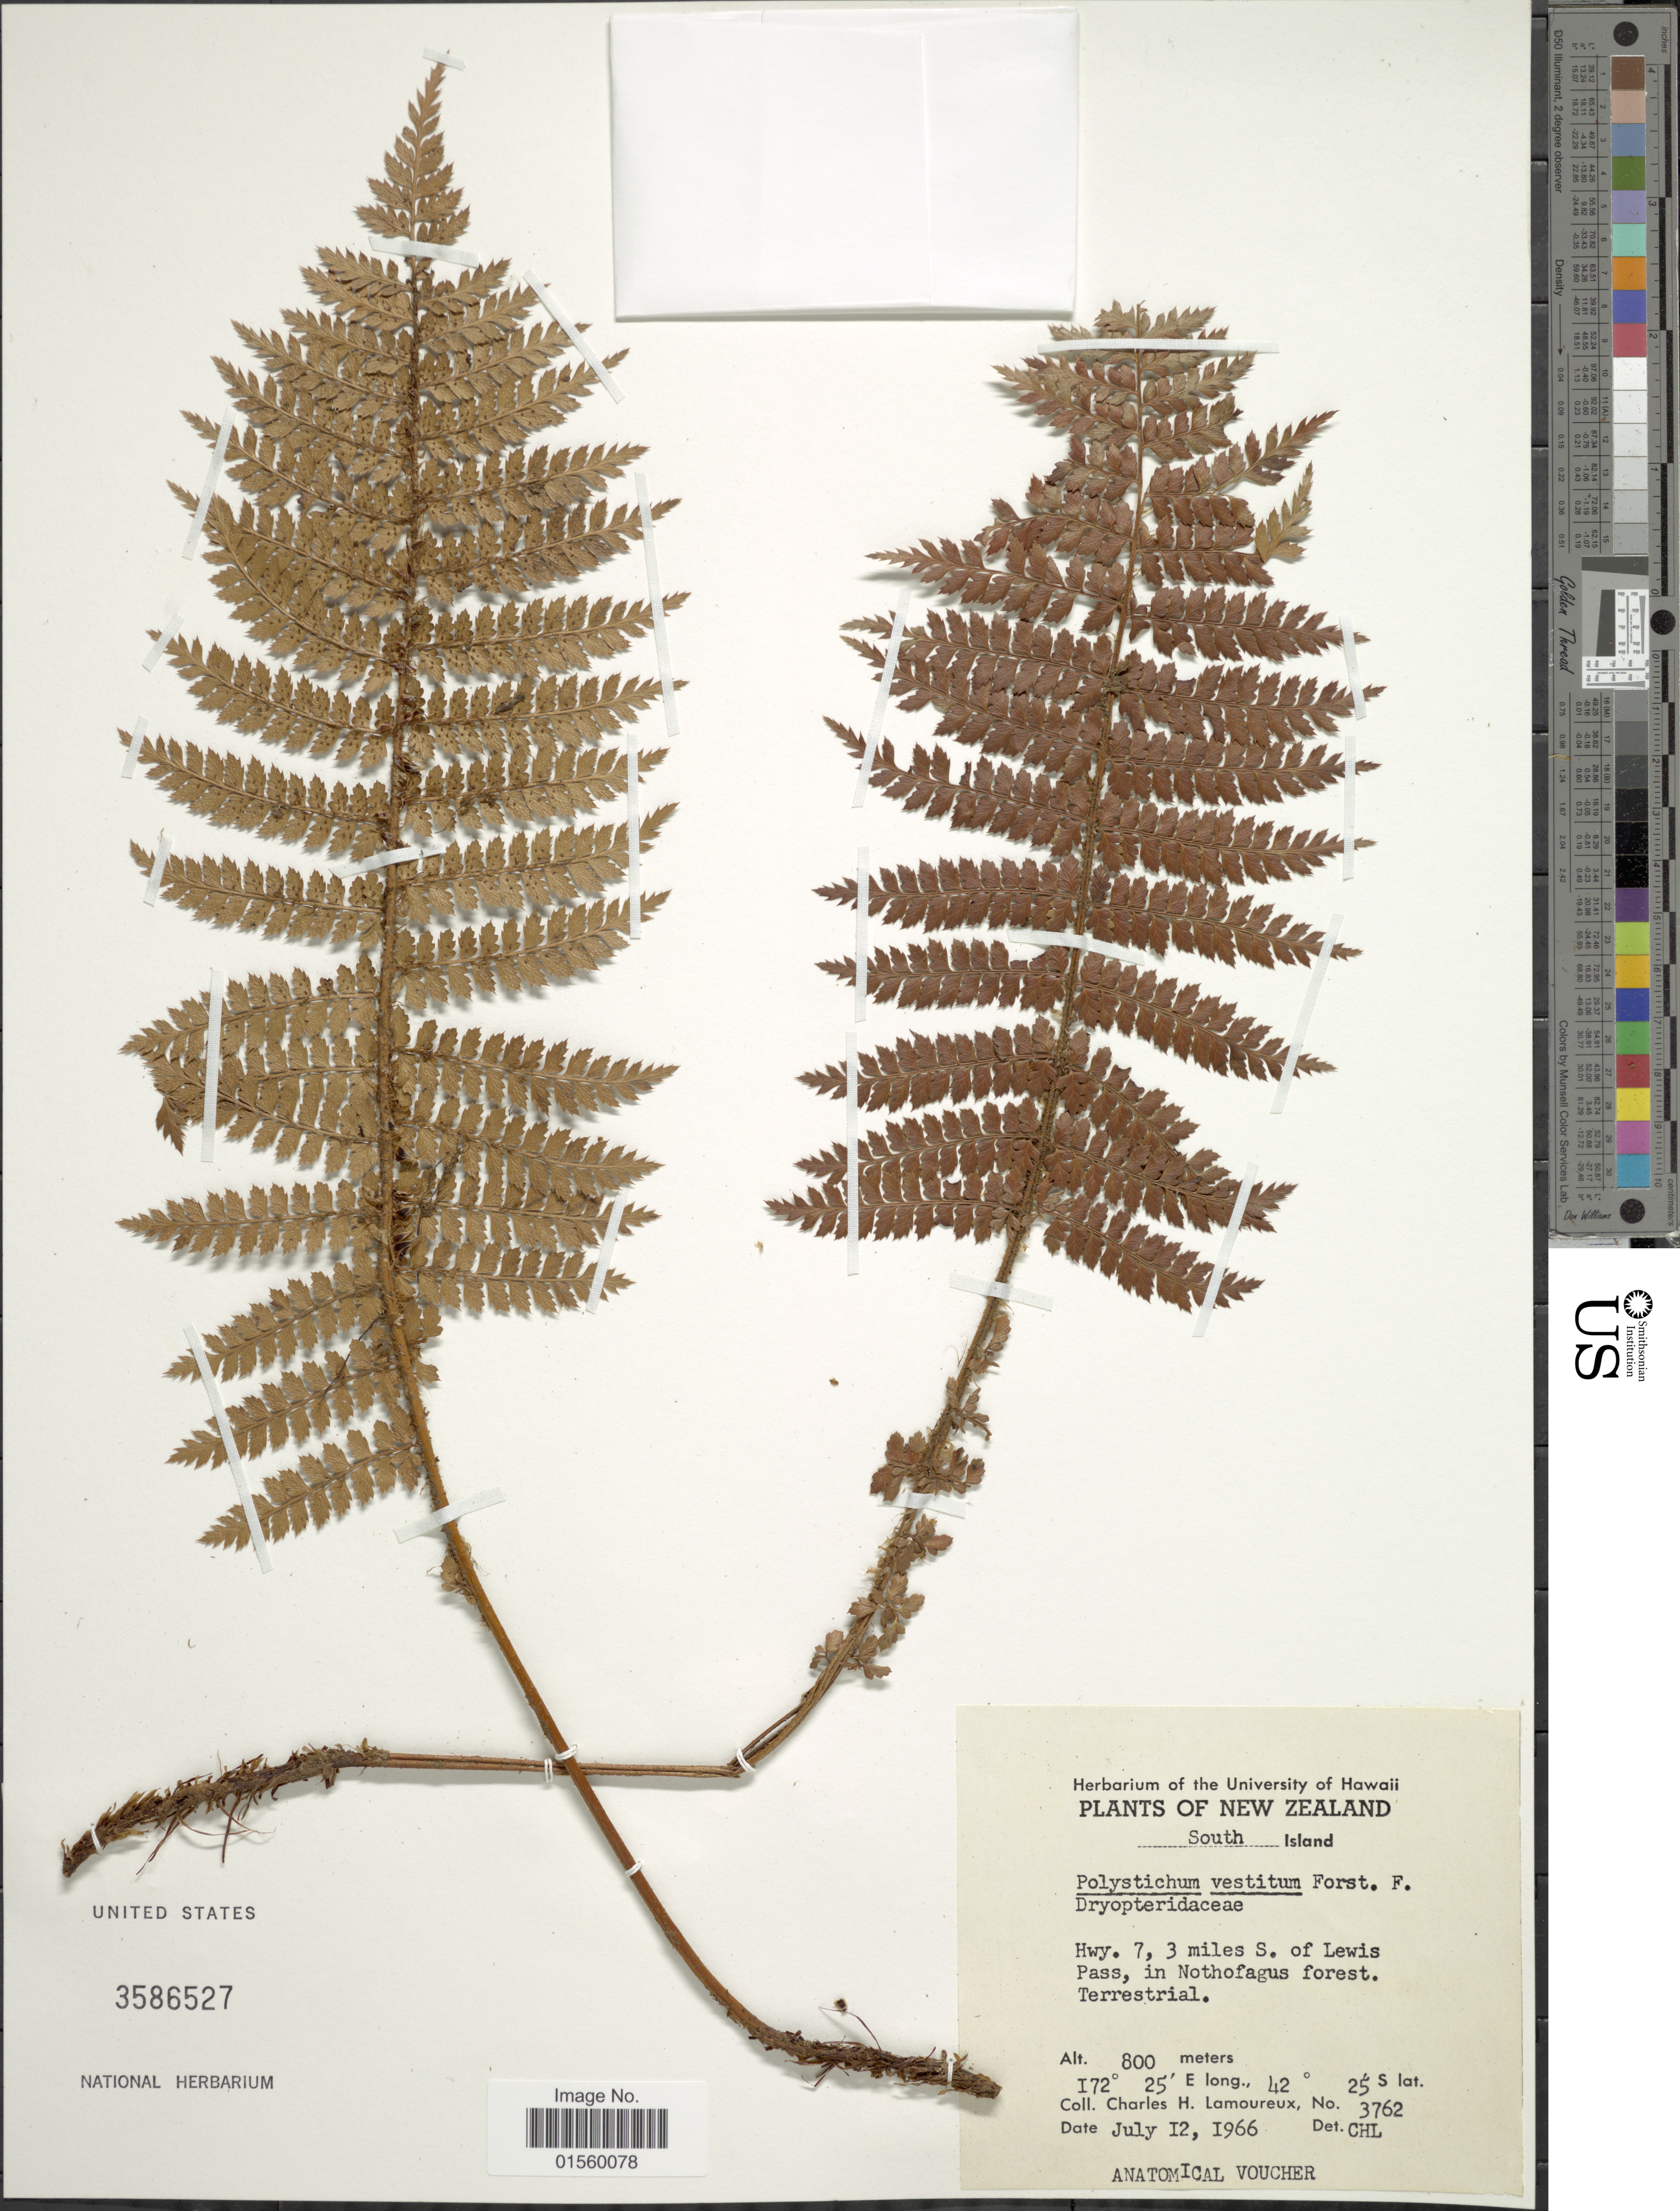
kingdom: Plantae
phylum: Tracheophyta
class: Polypodiopsida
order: Polypodiales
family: Dryopteridaceae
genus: Polystichum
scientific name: Polystichum vestitum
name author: (Sw.) C. Presl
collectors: C. H. Lamoureux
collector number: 3762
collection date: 1966-07-12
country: New Zealand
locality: South Island, Hwy. 7.3 miles S. of Lewis Pass, in Nothofagus forest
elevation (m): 800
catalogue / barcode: US 3586527